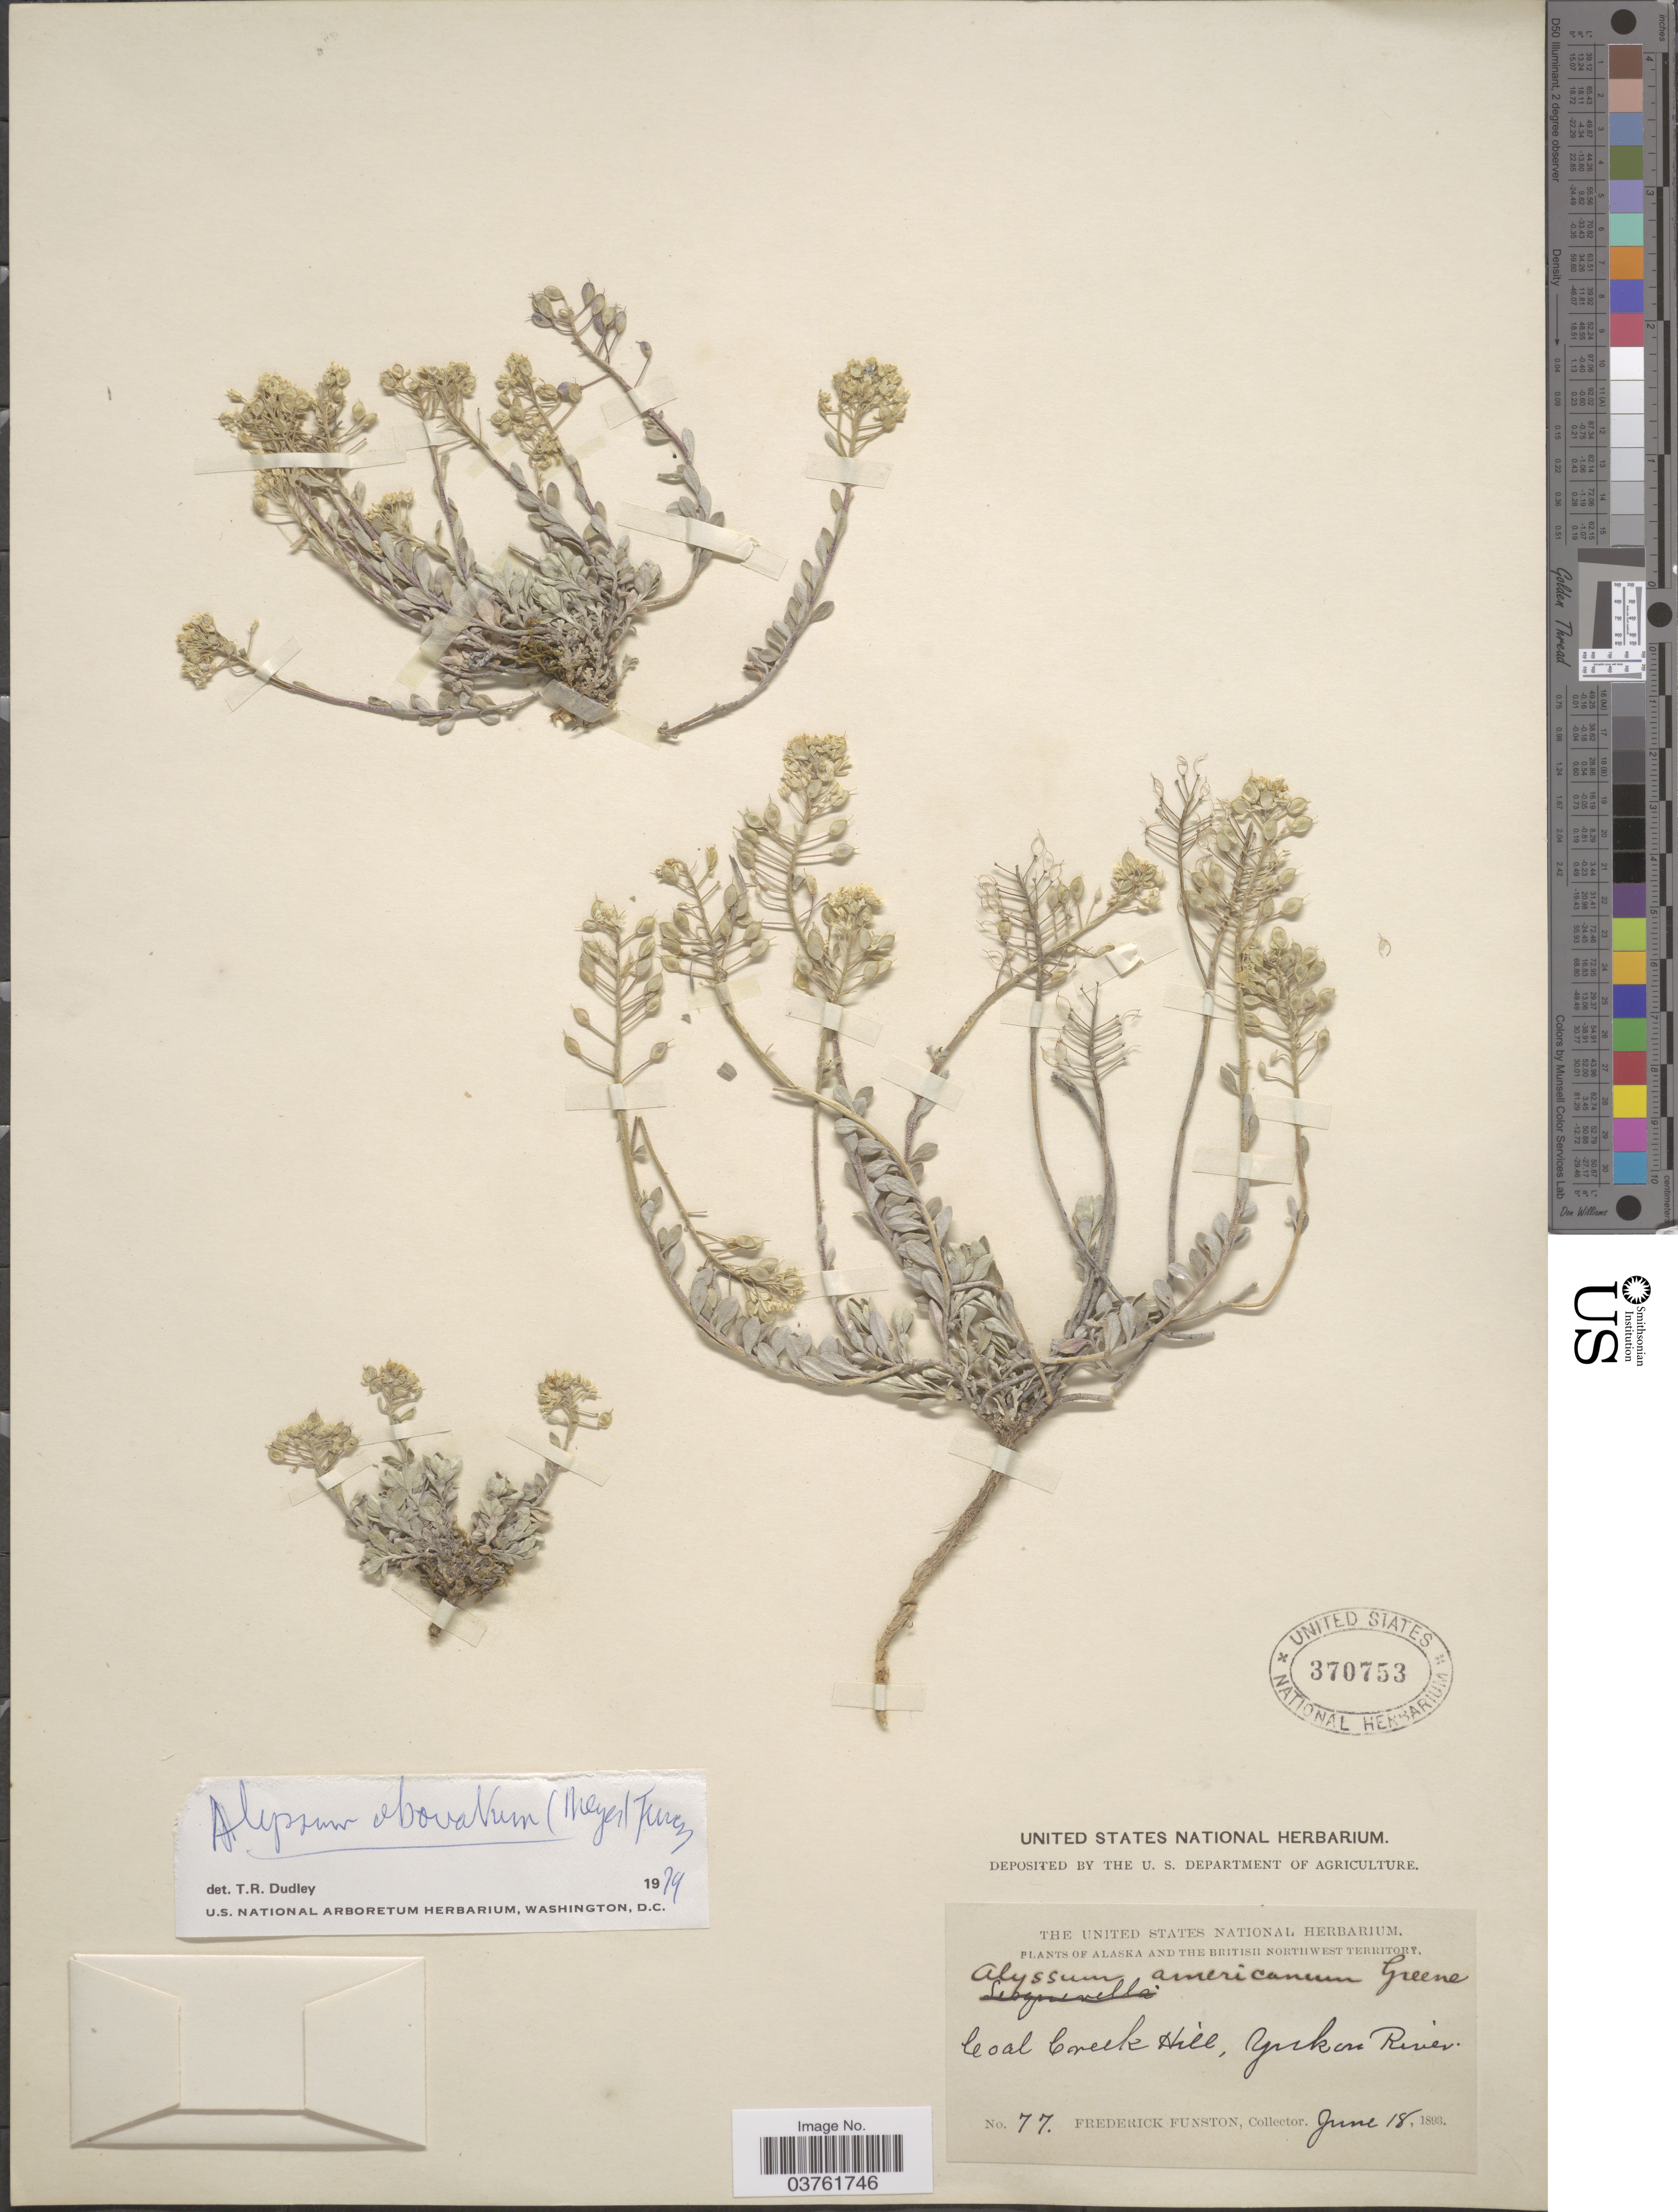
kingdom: Plantae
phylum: Tracheophyta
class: Magnoliopsida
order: Brassicales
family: Brassicaceae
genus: Alyssum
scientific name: Alyssum obovatum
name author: (C.A. Mey.) Turcz.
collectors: F. Funston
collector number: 77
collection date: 1893-06-18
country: United States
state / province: Alaska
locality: Alaska and the British Northwest Territory. Coal Creek Hill, Yukon River.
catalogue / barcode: US 370753